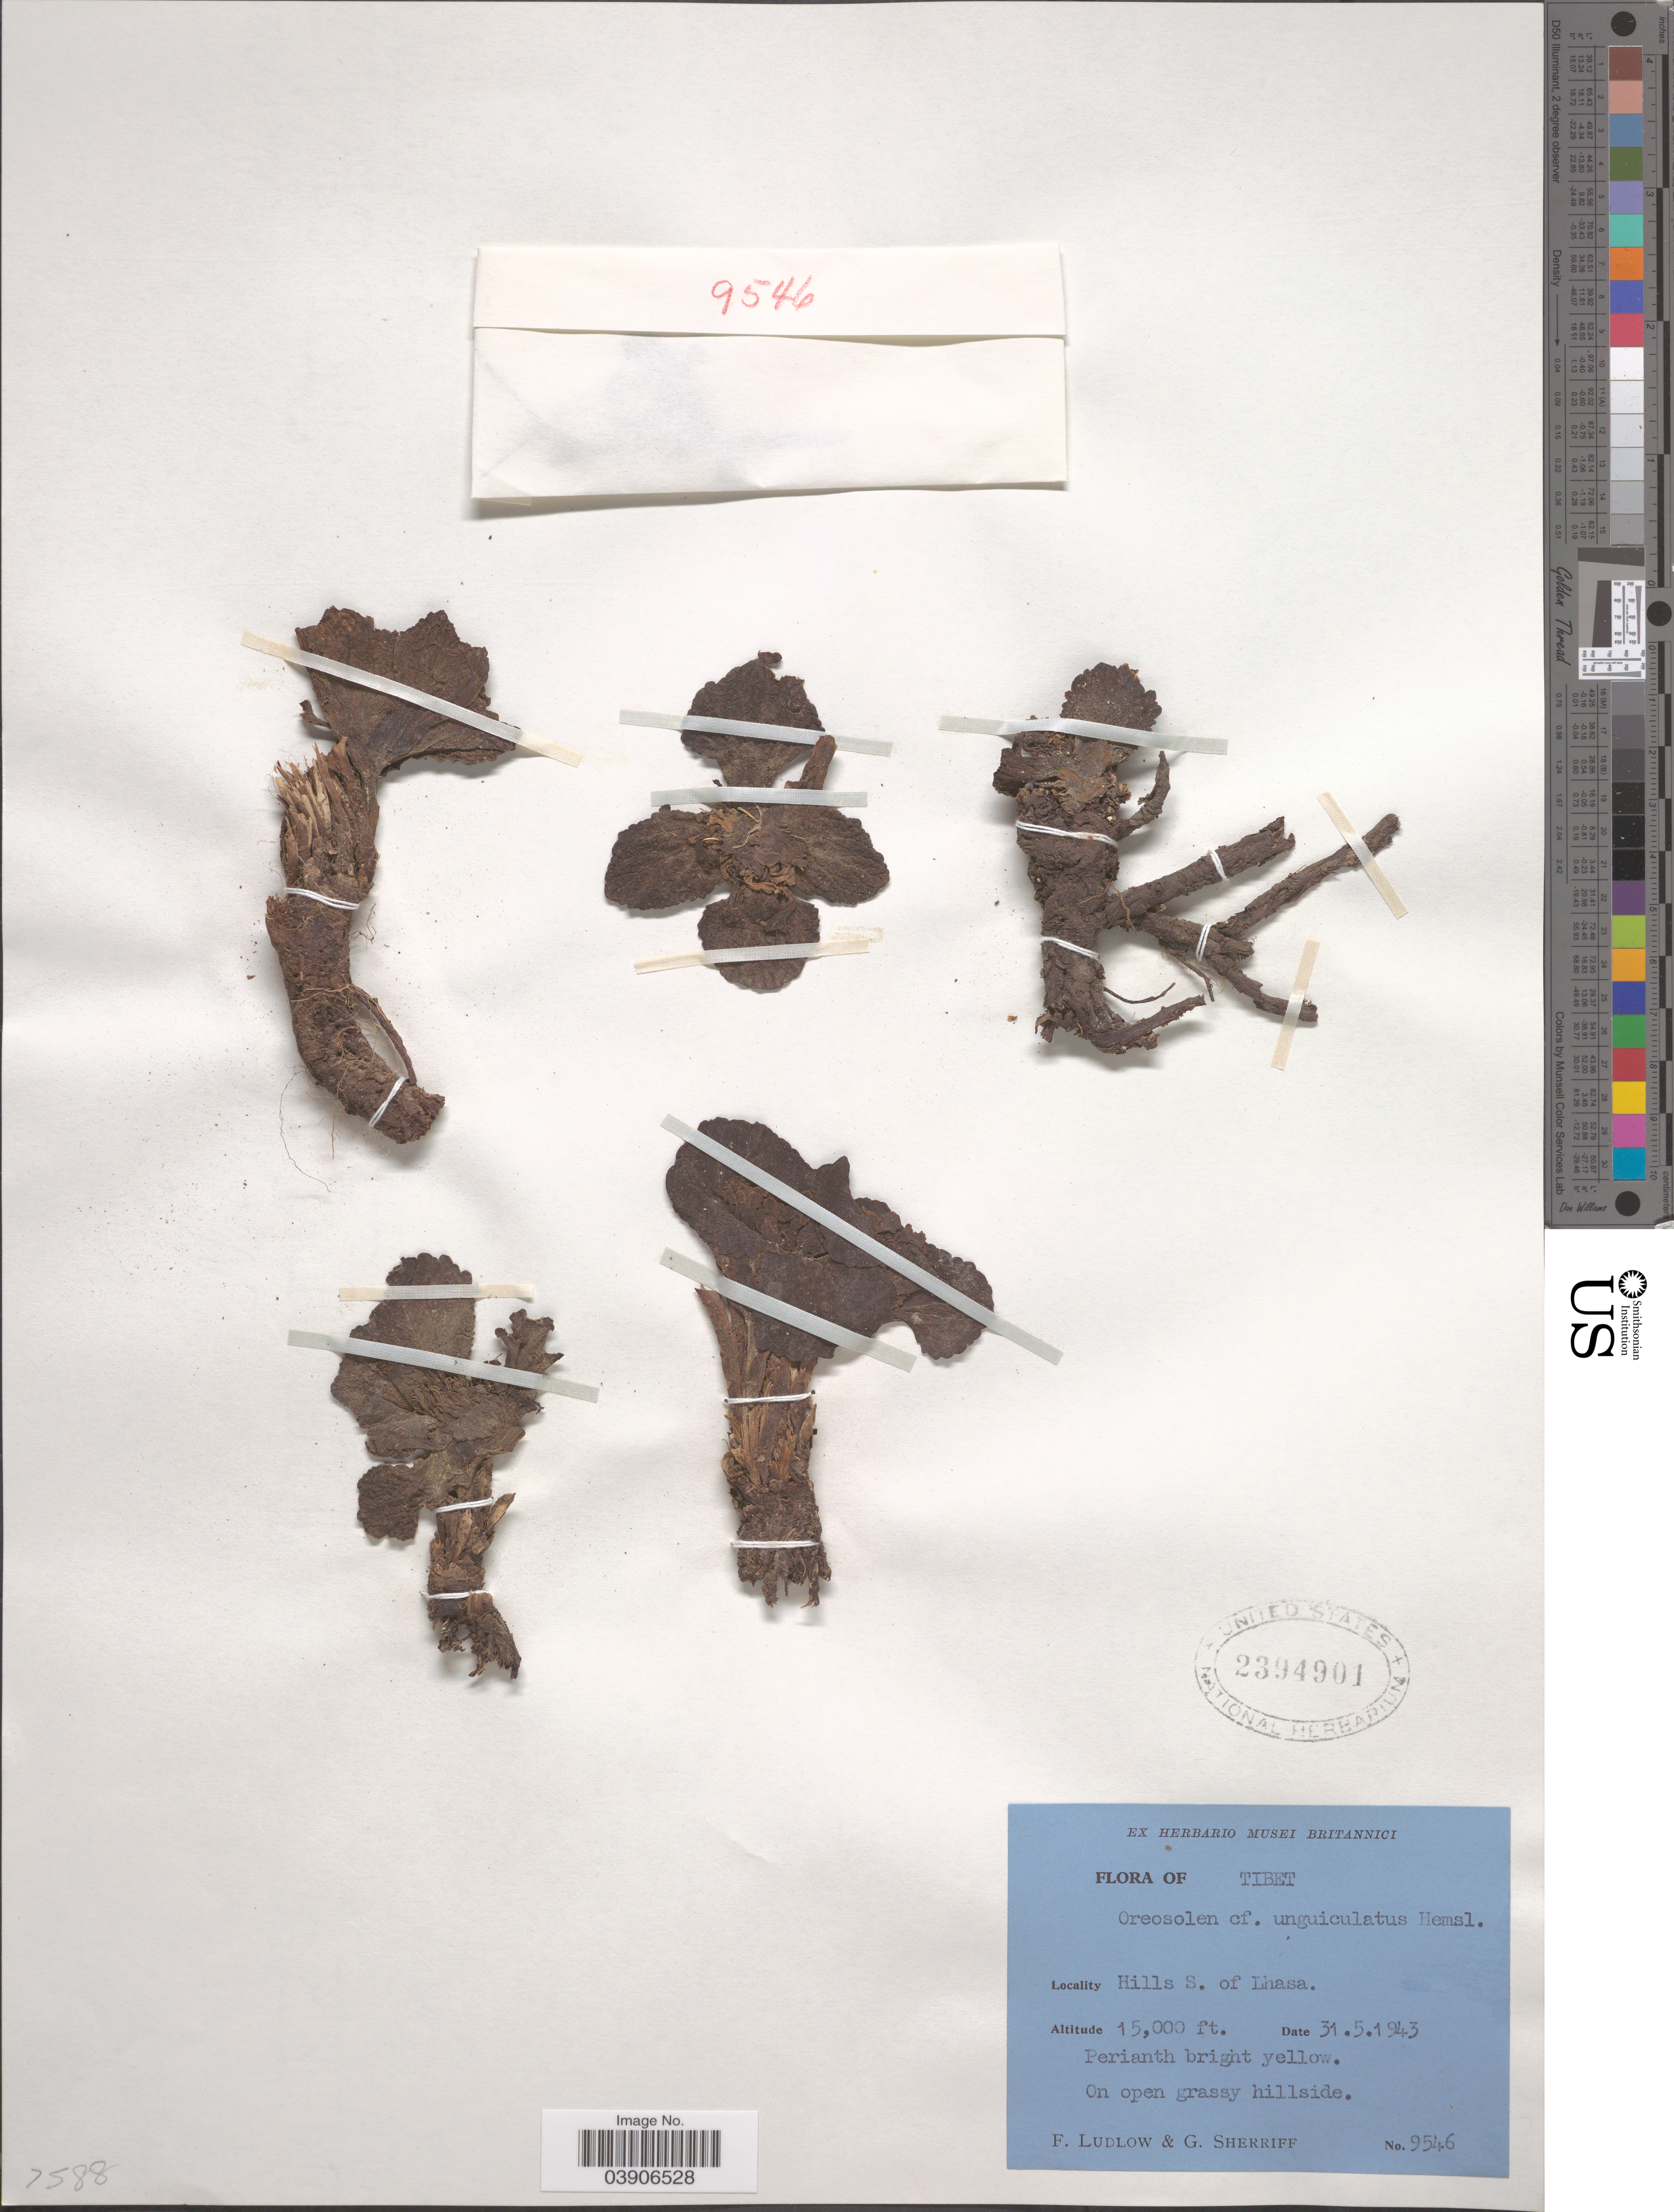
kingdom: Plantae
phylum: Tracheophyta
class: Magnoliopsida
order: Lamiales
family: Scrophulariaceae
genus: Oreosolen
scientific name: Oreosolen unguiculatus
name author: Hemsl.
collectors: F. Ludlow & G. Sheriff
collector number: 9546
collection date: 1943-05-31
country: China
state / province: Xizang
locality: Tibet. Hills S. of Lhasa.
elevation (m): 4572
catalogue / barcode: US 2394901